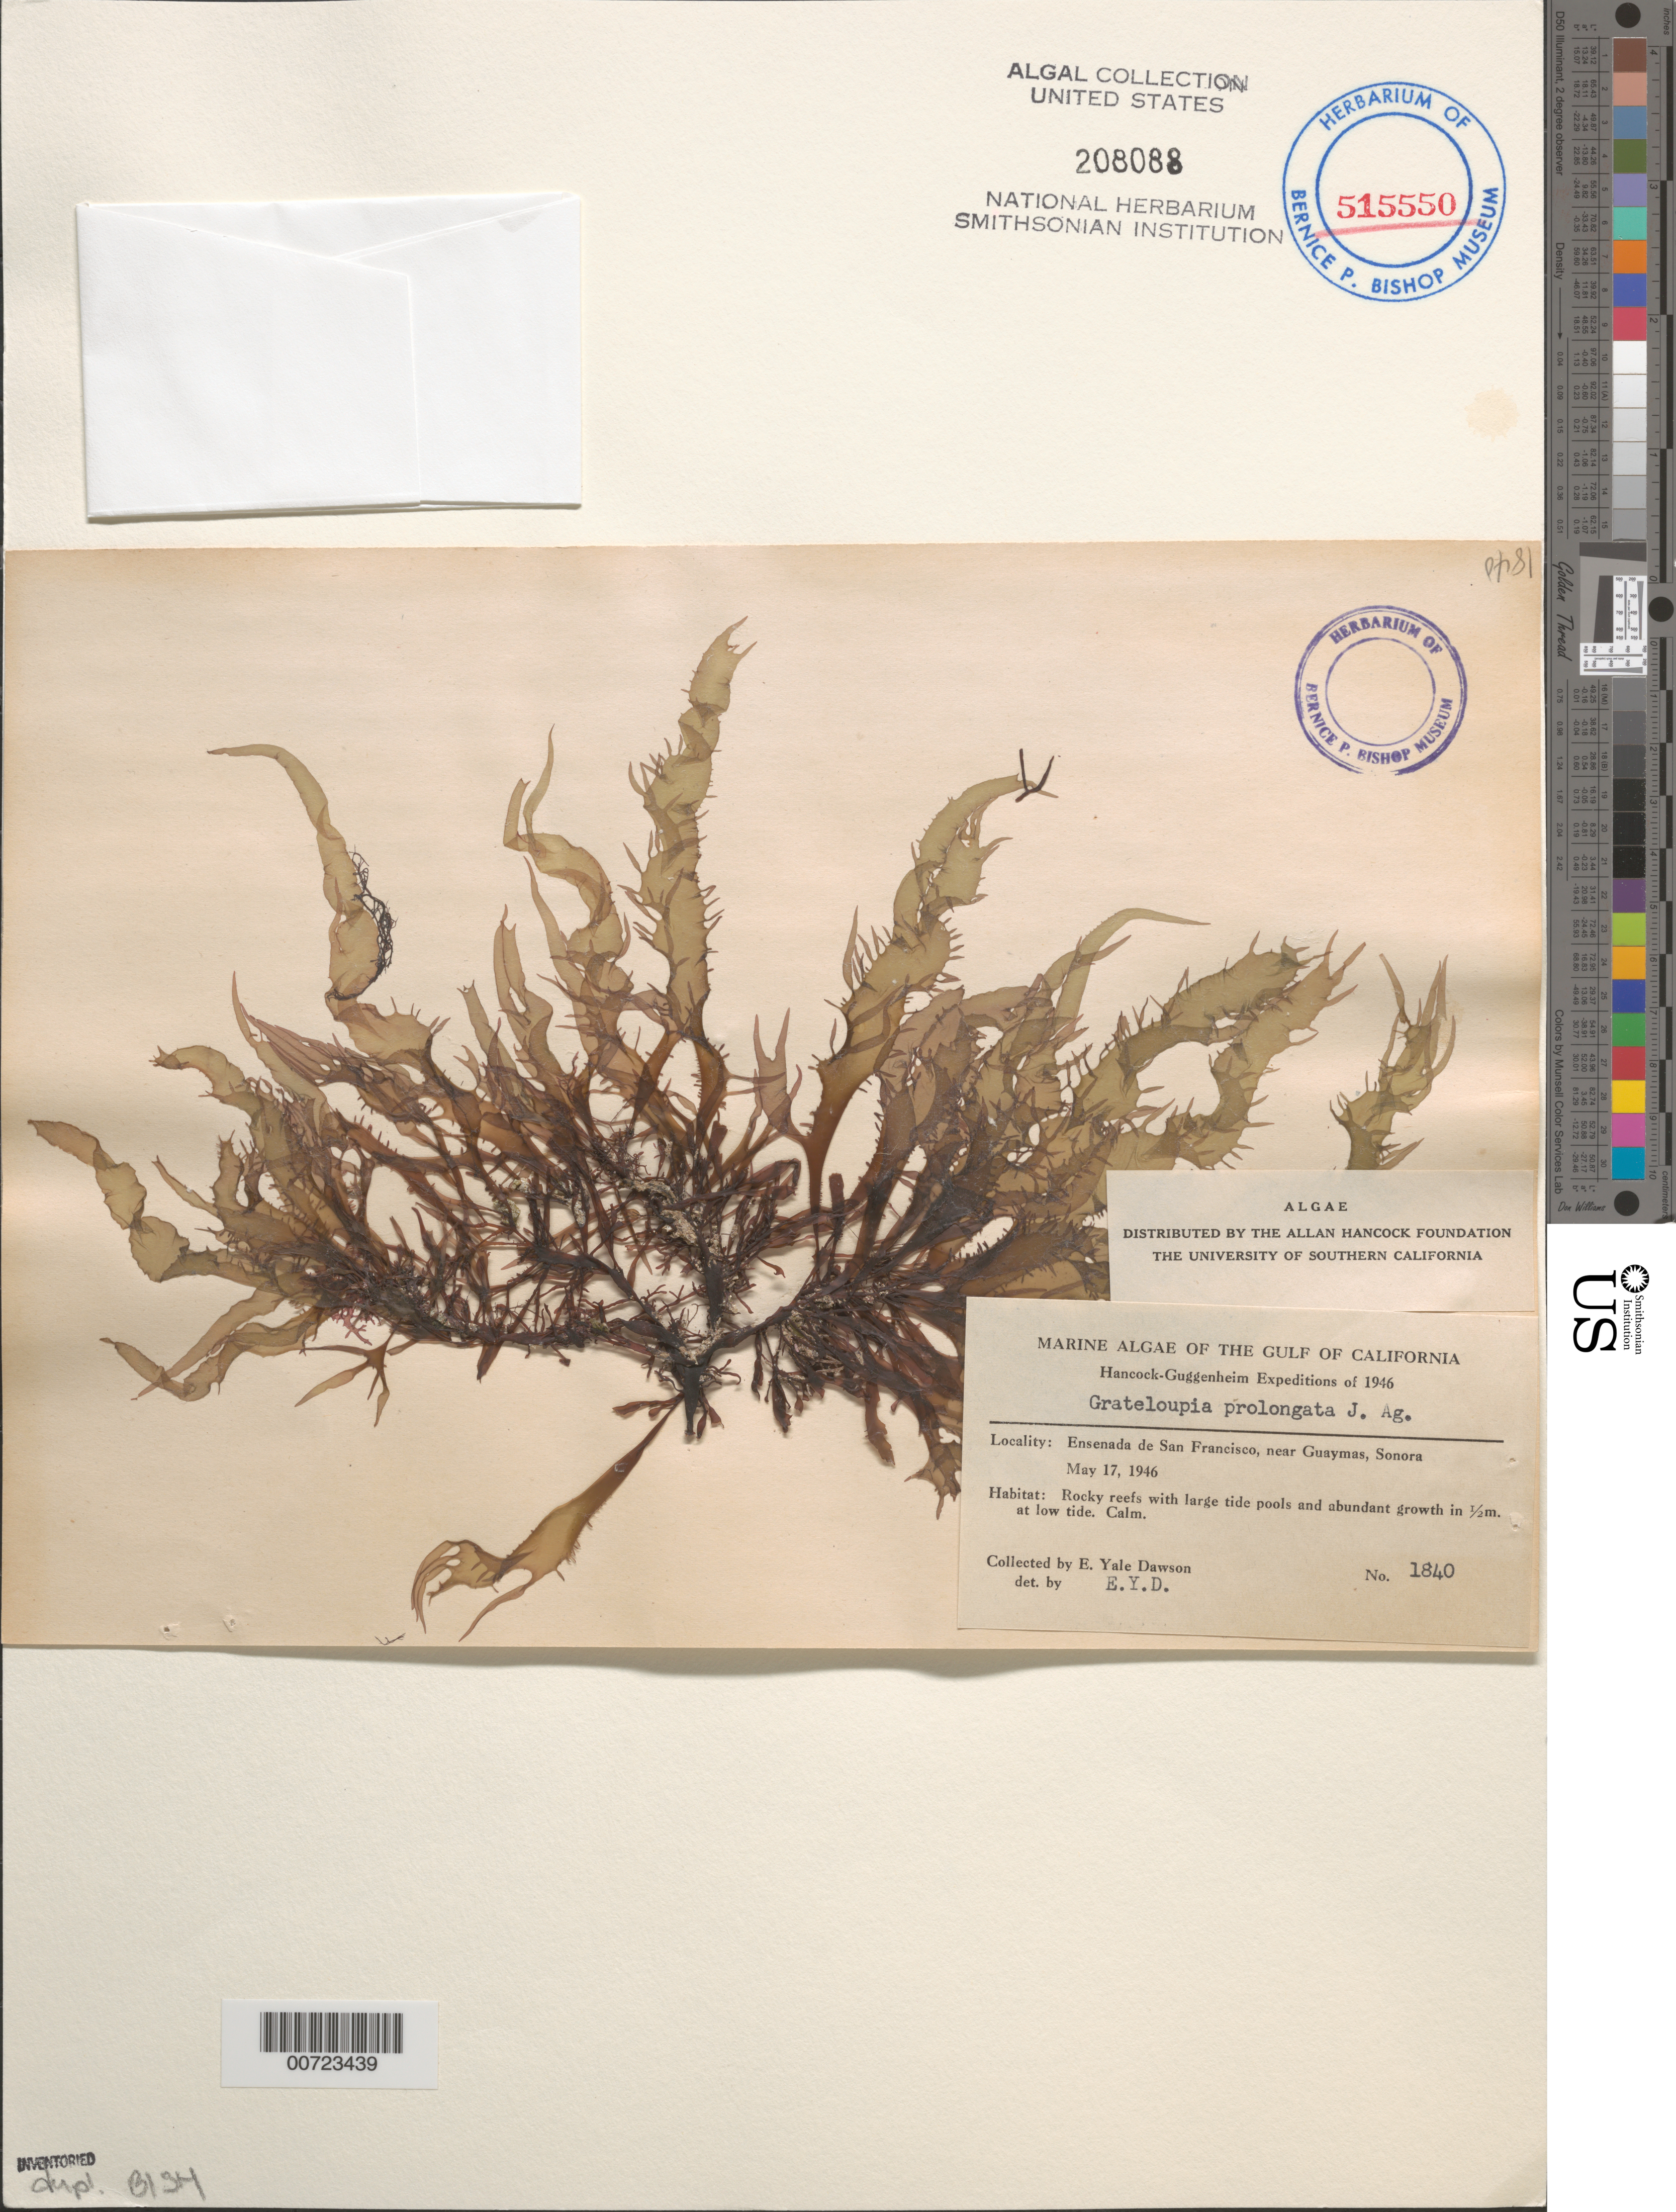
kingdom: Plantae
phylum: Rhodophyta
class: Florideophyceae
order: Halymeniales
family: Halymeniaceae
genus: Grateloupia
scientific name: Grateloupia prolongata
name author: J. Agardh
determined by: Dawson, E. Y.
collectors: E. Y. Dawson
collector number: EYD 1840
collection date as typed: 17 May 1946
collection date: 1946-05-17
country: Mexico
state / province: Sonora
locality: Ensenada de San Francisco, near Guaymas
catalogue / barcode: US 208088